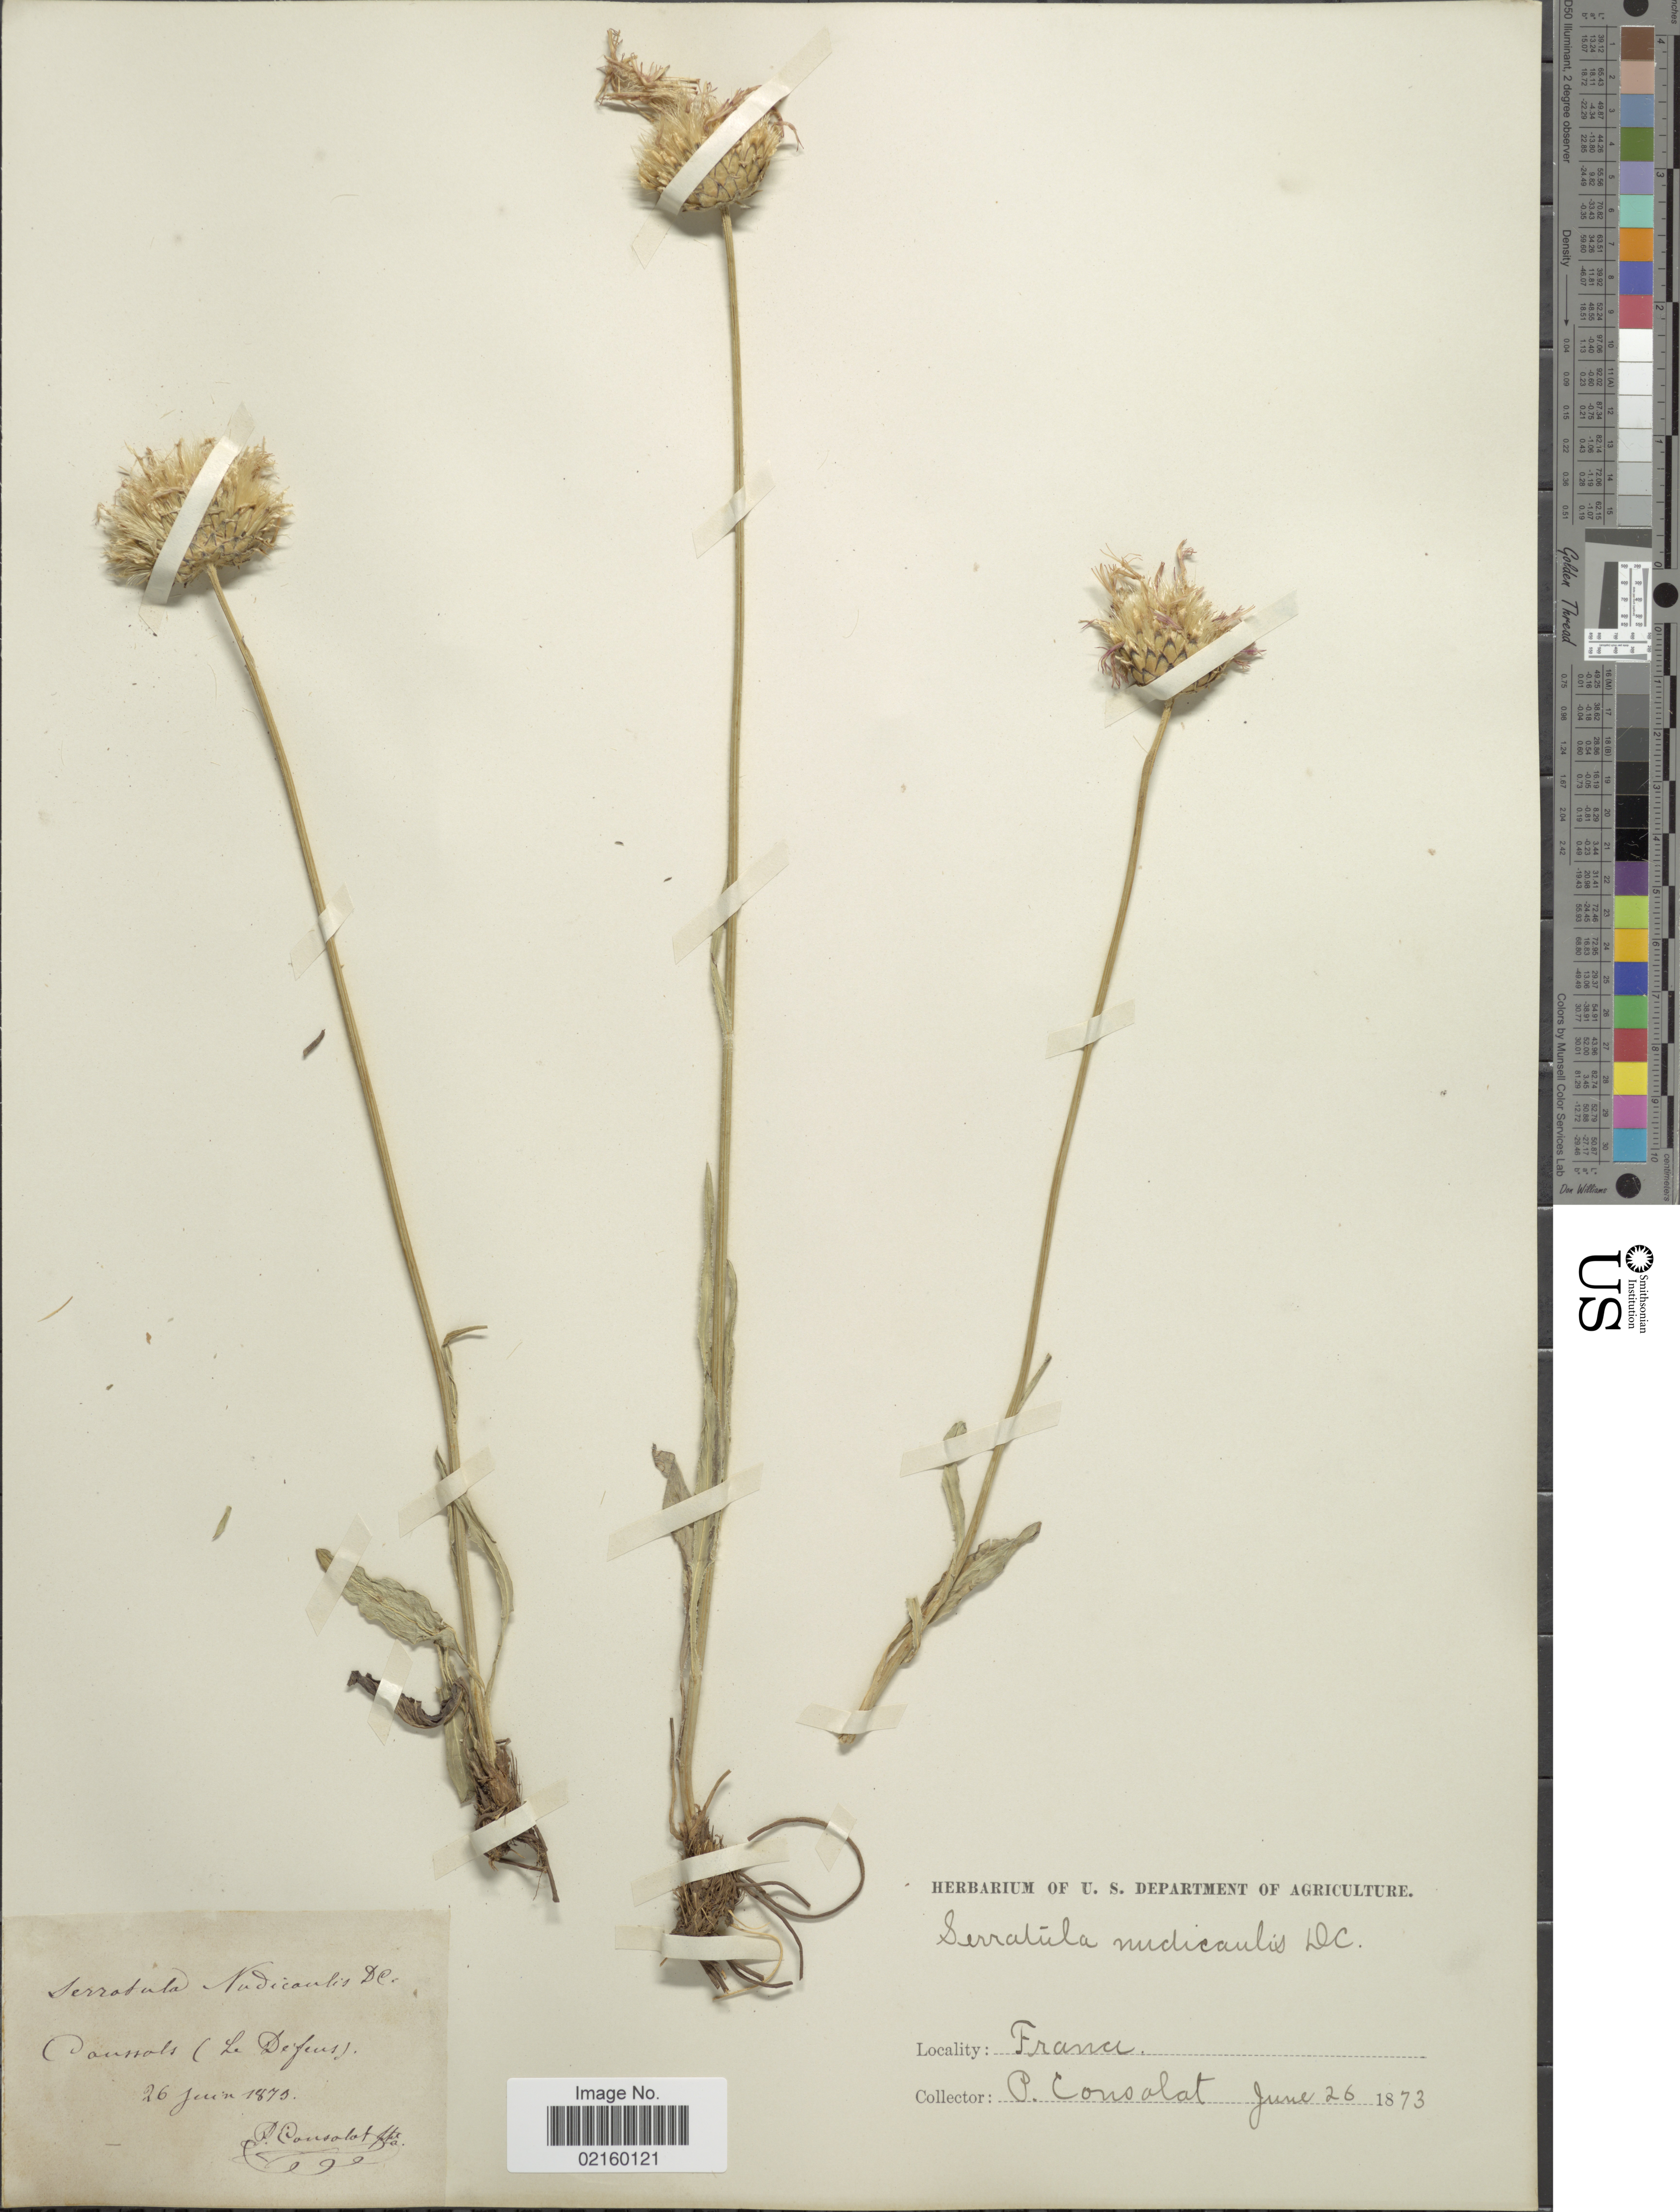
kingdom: Plantae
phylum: Tracheophyta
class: Magnoliopsida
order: Asterales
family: Asteraceae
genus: Klasea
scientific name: Klasea nudicaulis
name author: (L.) Fourr.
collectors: P. Consolat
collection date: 1873-06-26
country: France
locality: Caussols (Le Defens)